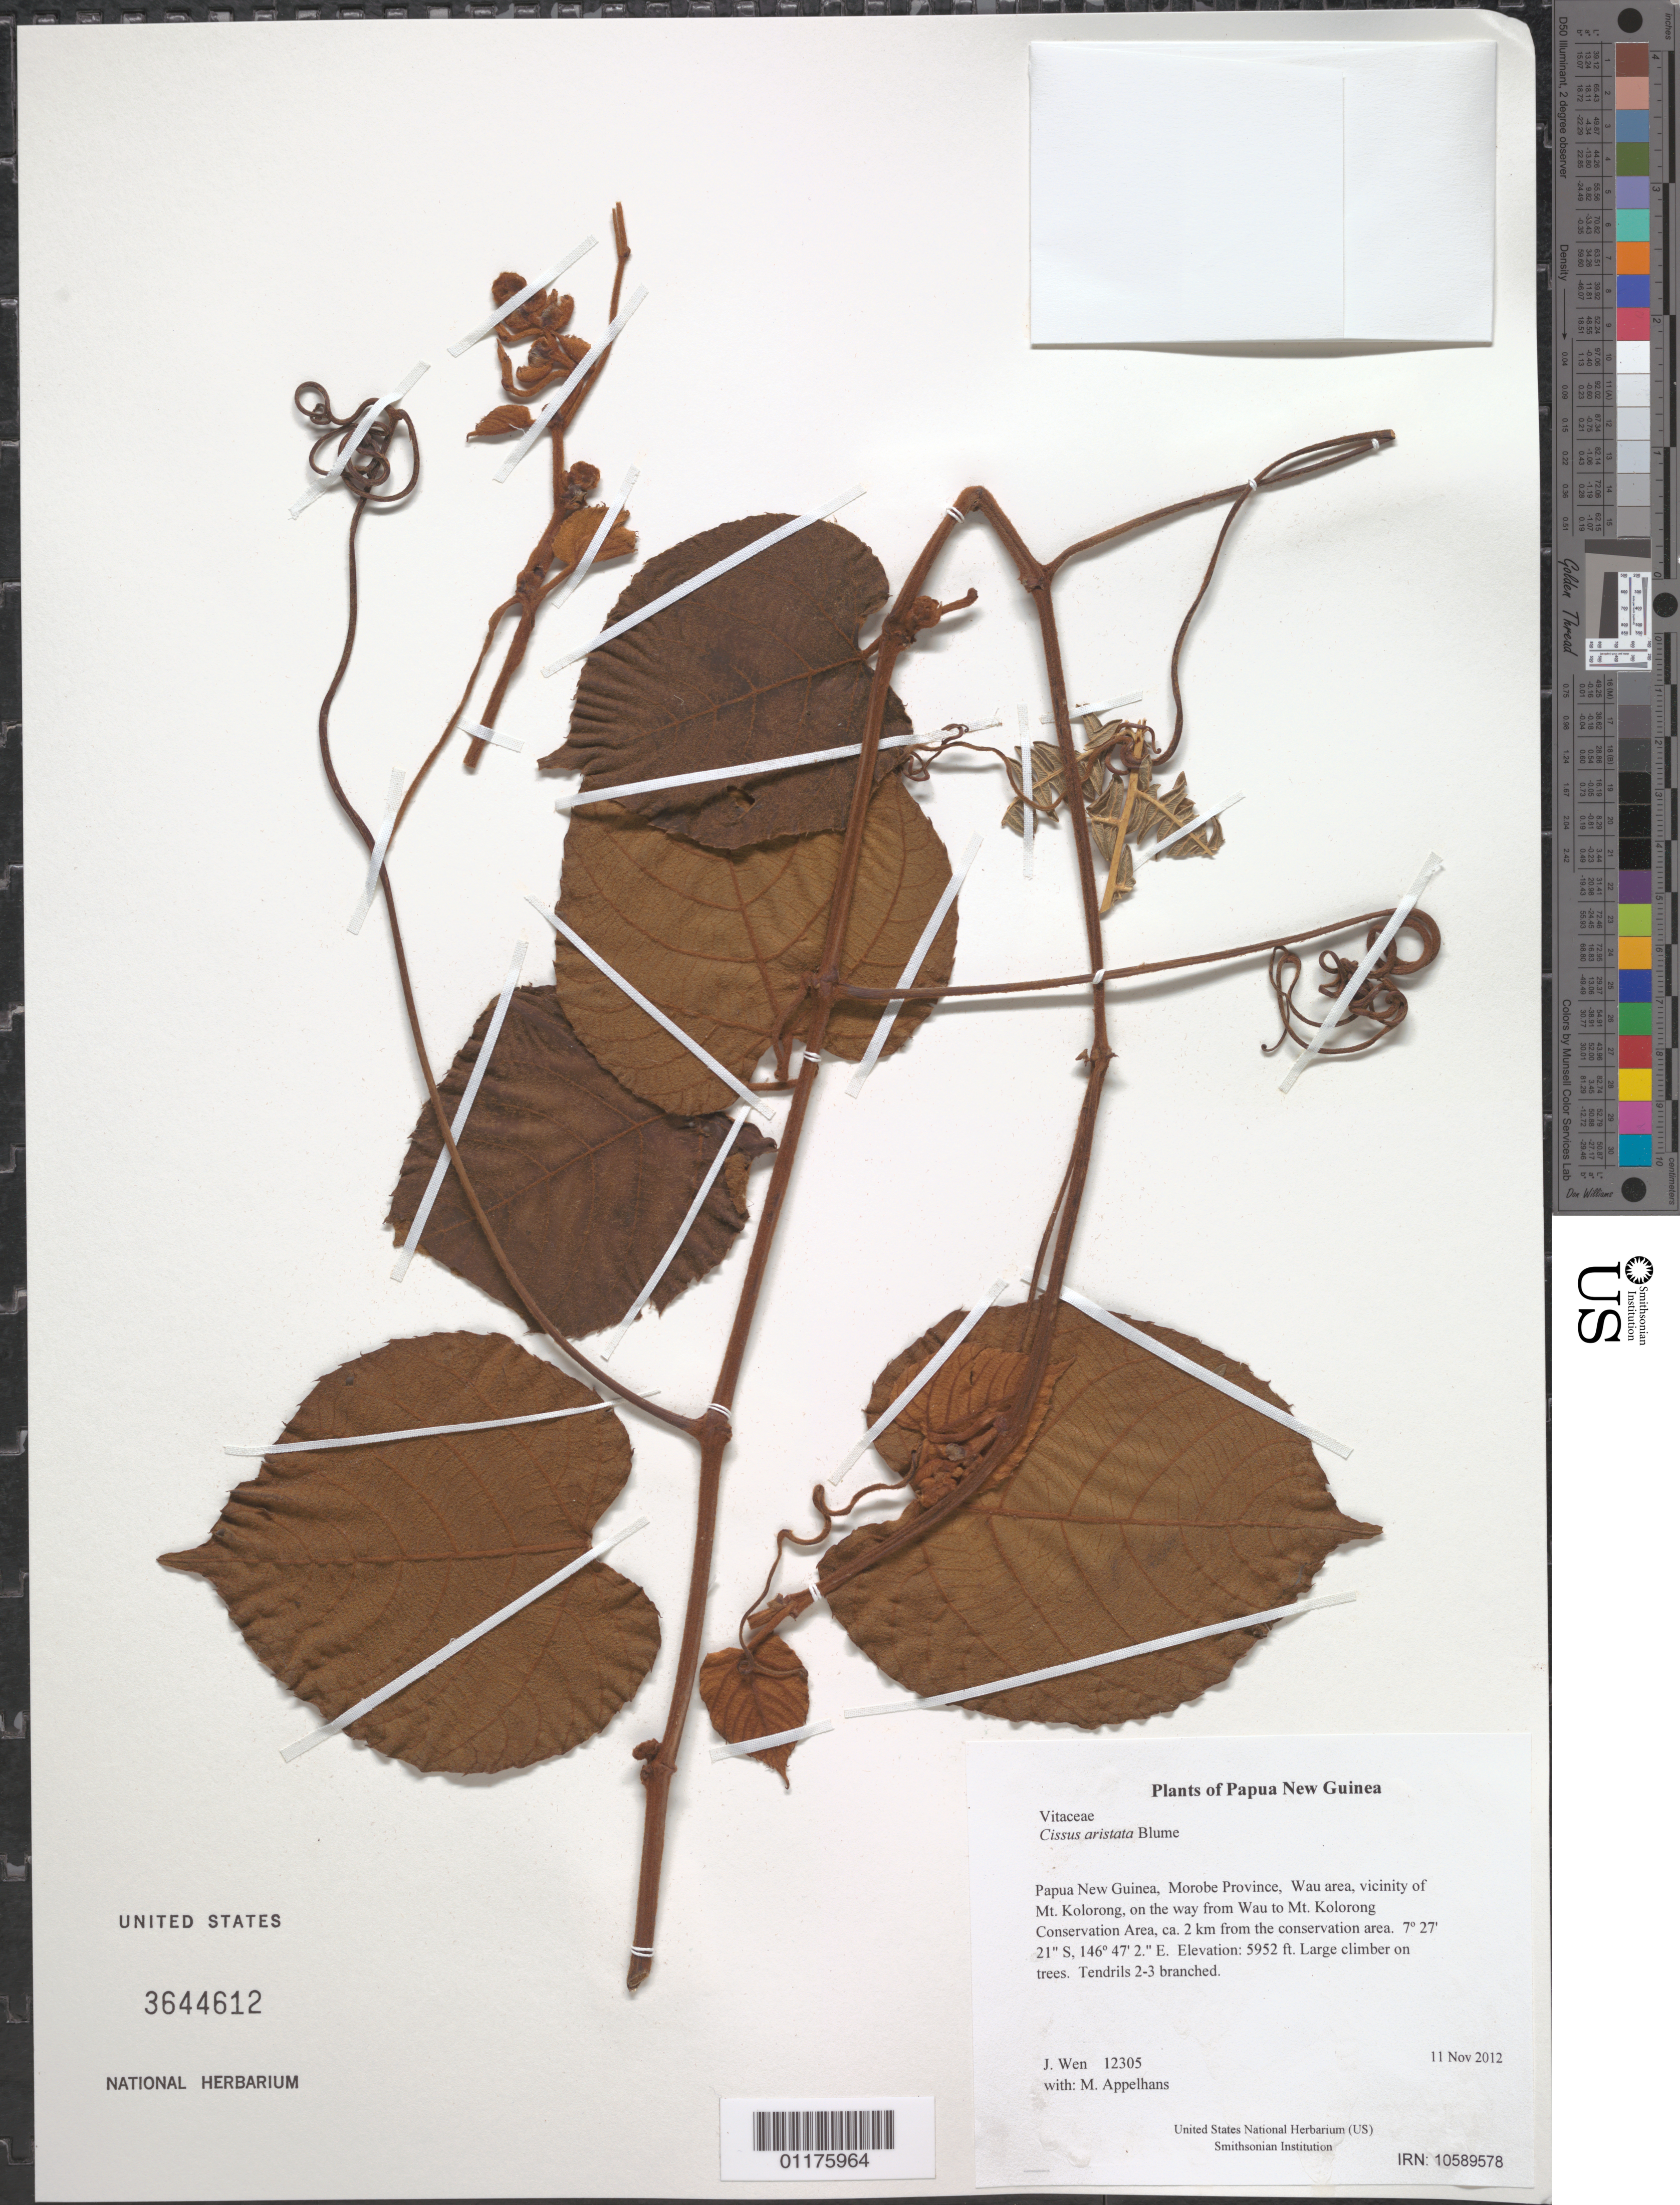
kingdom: Plantae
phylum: Tracheophyta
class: Magnoliopsida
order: Vitales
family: Vitaceae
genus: Cissus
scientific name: Cissus aristata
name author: Blume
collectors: M. Appelhans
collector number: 12305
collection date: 2012-11-11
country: Papua New Guinea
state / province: Morobe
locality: Wau area, vicinity of Mt. Kolorong, on the way from Wau to Mt. Kolorong Conservation Area, ca. 2 km from the conservation area.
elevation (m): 1814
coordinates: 07 27.350 S, 146 47.037 E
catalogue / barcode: US 3644612